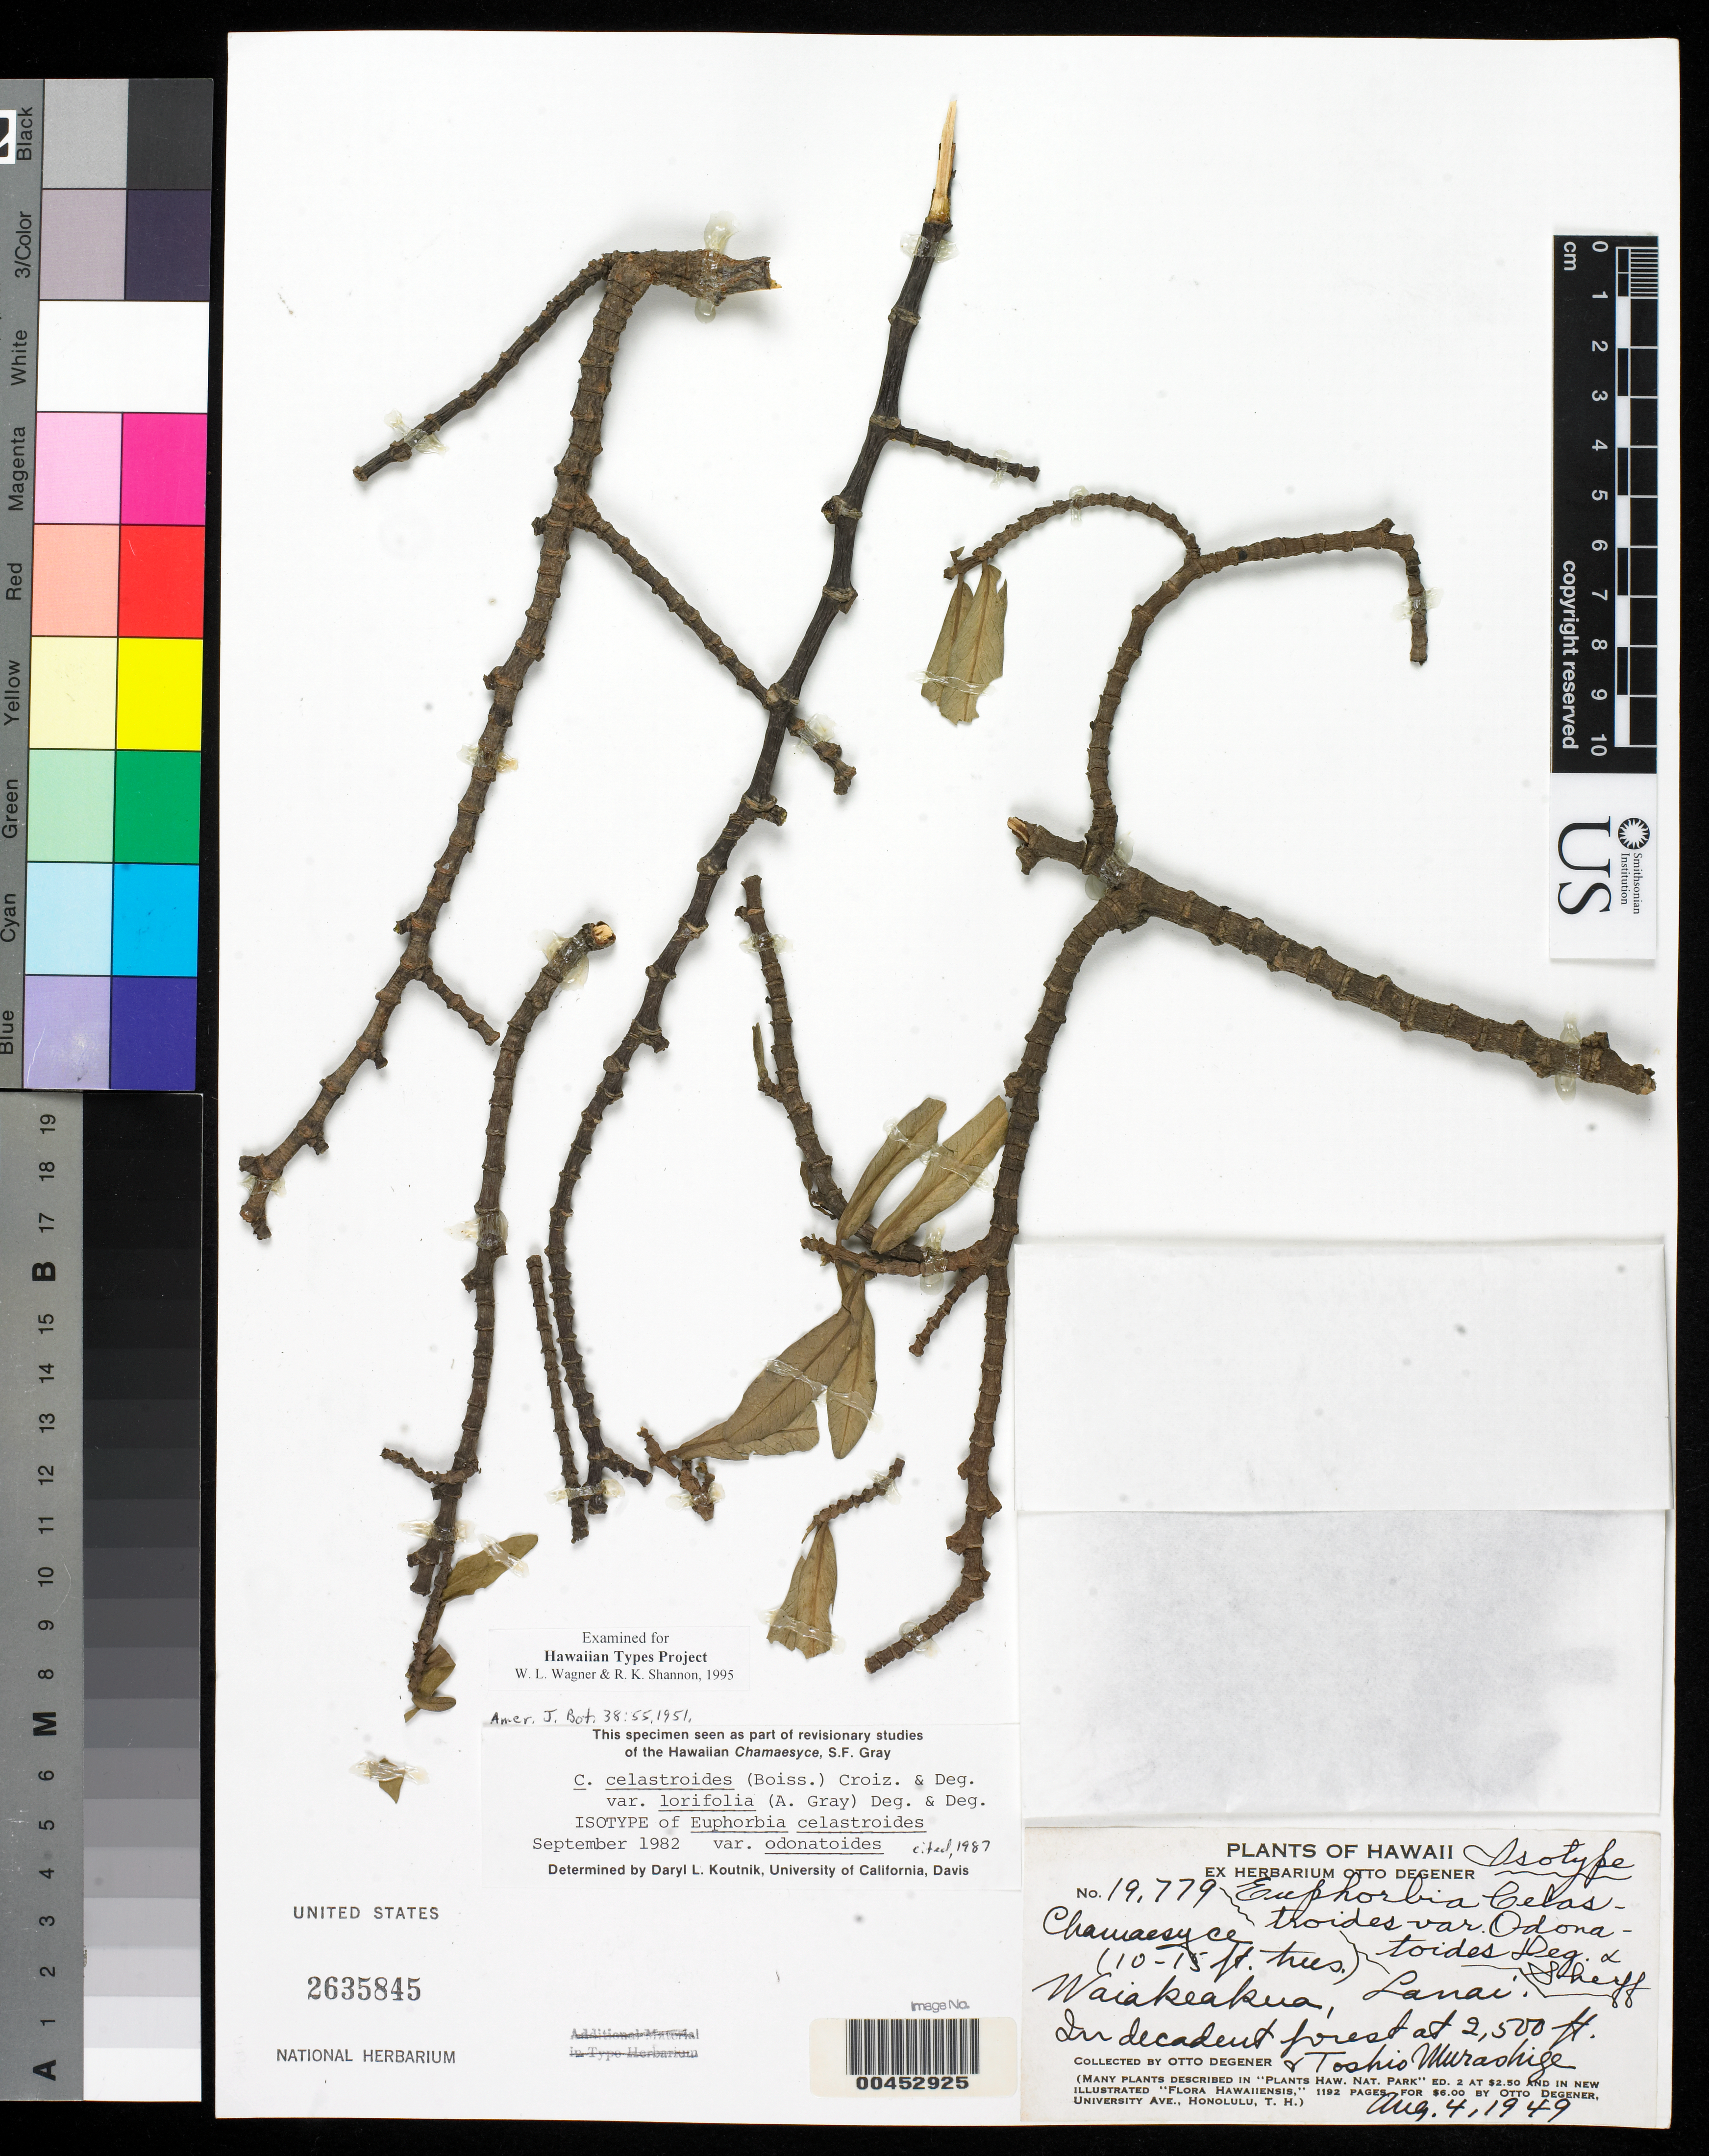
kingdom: Plantae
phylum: Tracheophyta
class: Magnoliopsida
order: Malpighiales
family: Euphorbiaceae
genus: Euphorbia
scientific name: Euphorbia celastroides var. odonatoides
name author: O. Deg. & Sherff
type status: Isotype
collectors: O. Degener & T. Murashige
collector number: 19779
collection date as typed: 04 Aug 1949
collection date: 1949-08-04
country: United States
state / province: Hawaii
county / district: Maui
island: Lana'i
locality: Waiakeakua, Lanai.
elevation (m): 762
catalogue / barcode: US 2635845